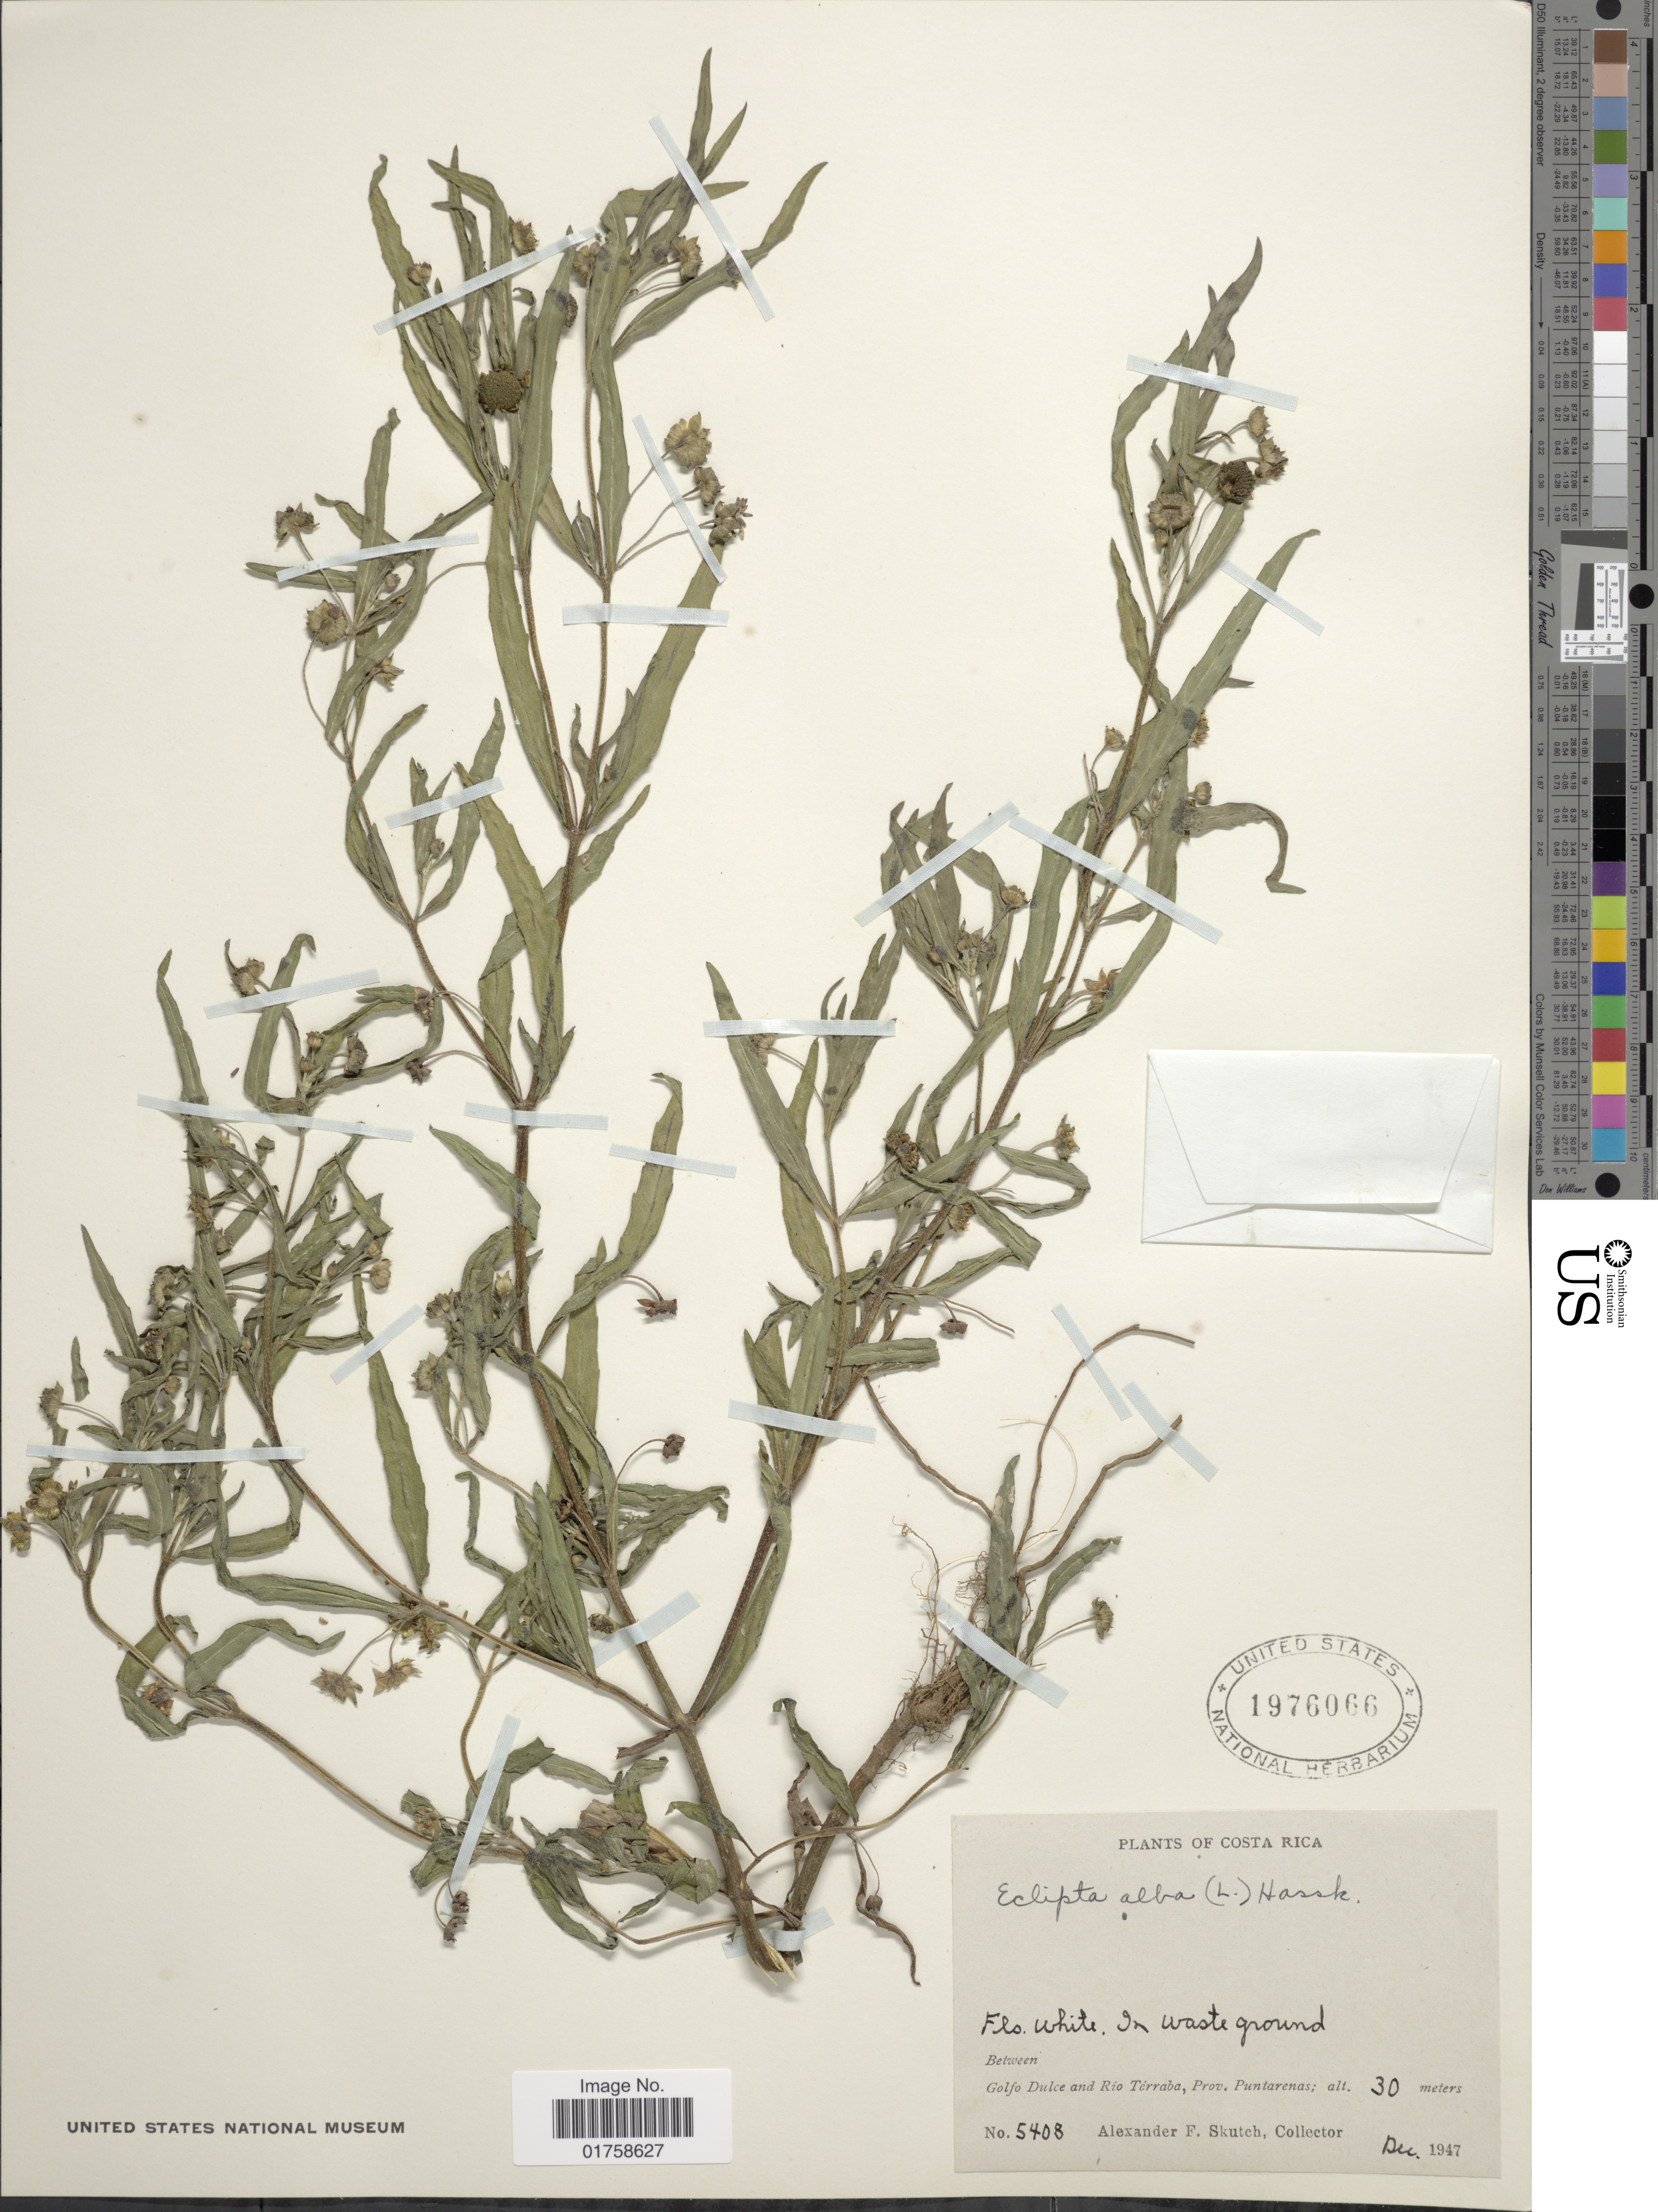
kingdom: Plantae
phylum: Tracheophyta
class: Magnoliopsida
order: Asterales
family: Asteraceae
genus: Eclipta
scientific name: Eclipta alba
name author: (L.) Hassk.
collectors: A. F. Skutch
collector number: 5408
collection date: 1947-12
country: Costa Rica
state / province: Puntarenas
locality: Costa Rica. Between Golfo Dulce and Rio Terraba, Prov. Puntarenas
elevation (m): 30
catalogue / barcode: US 1976066